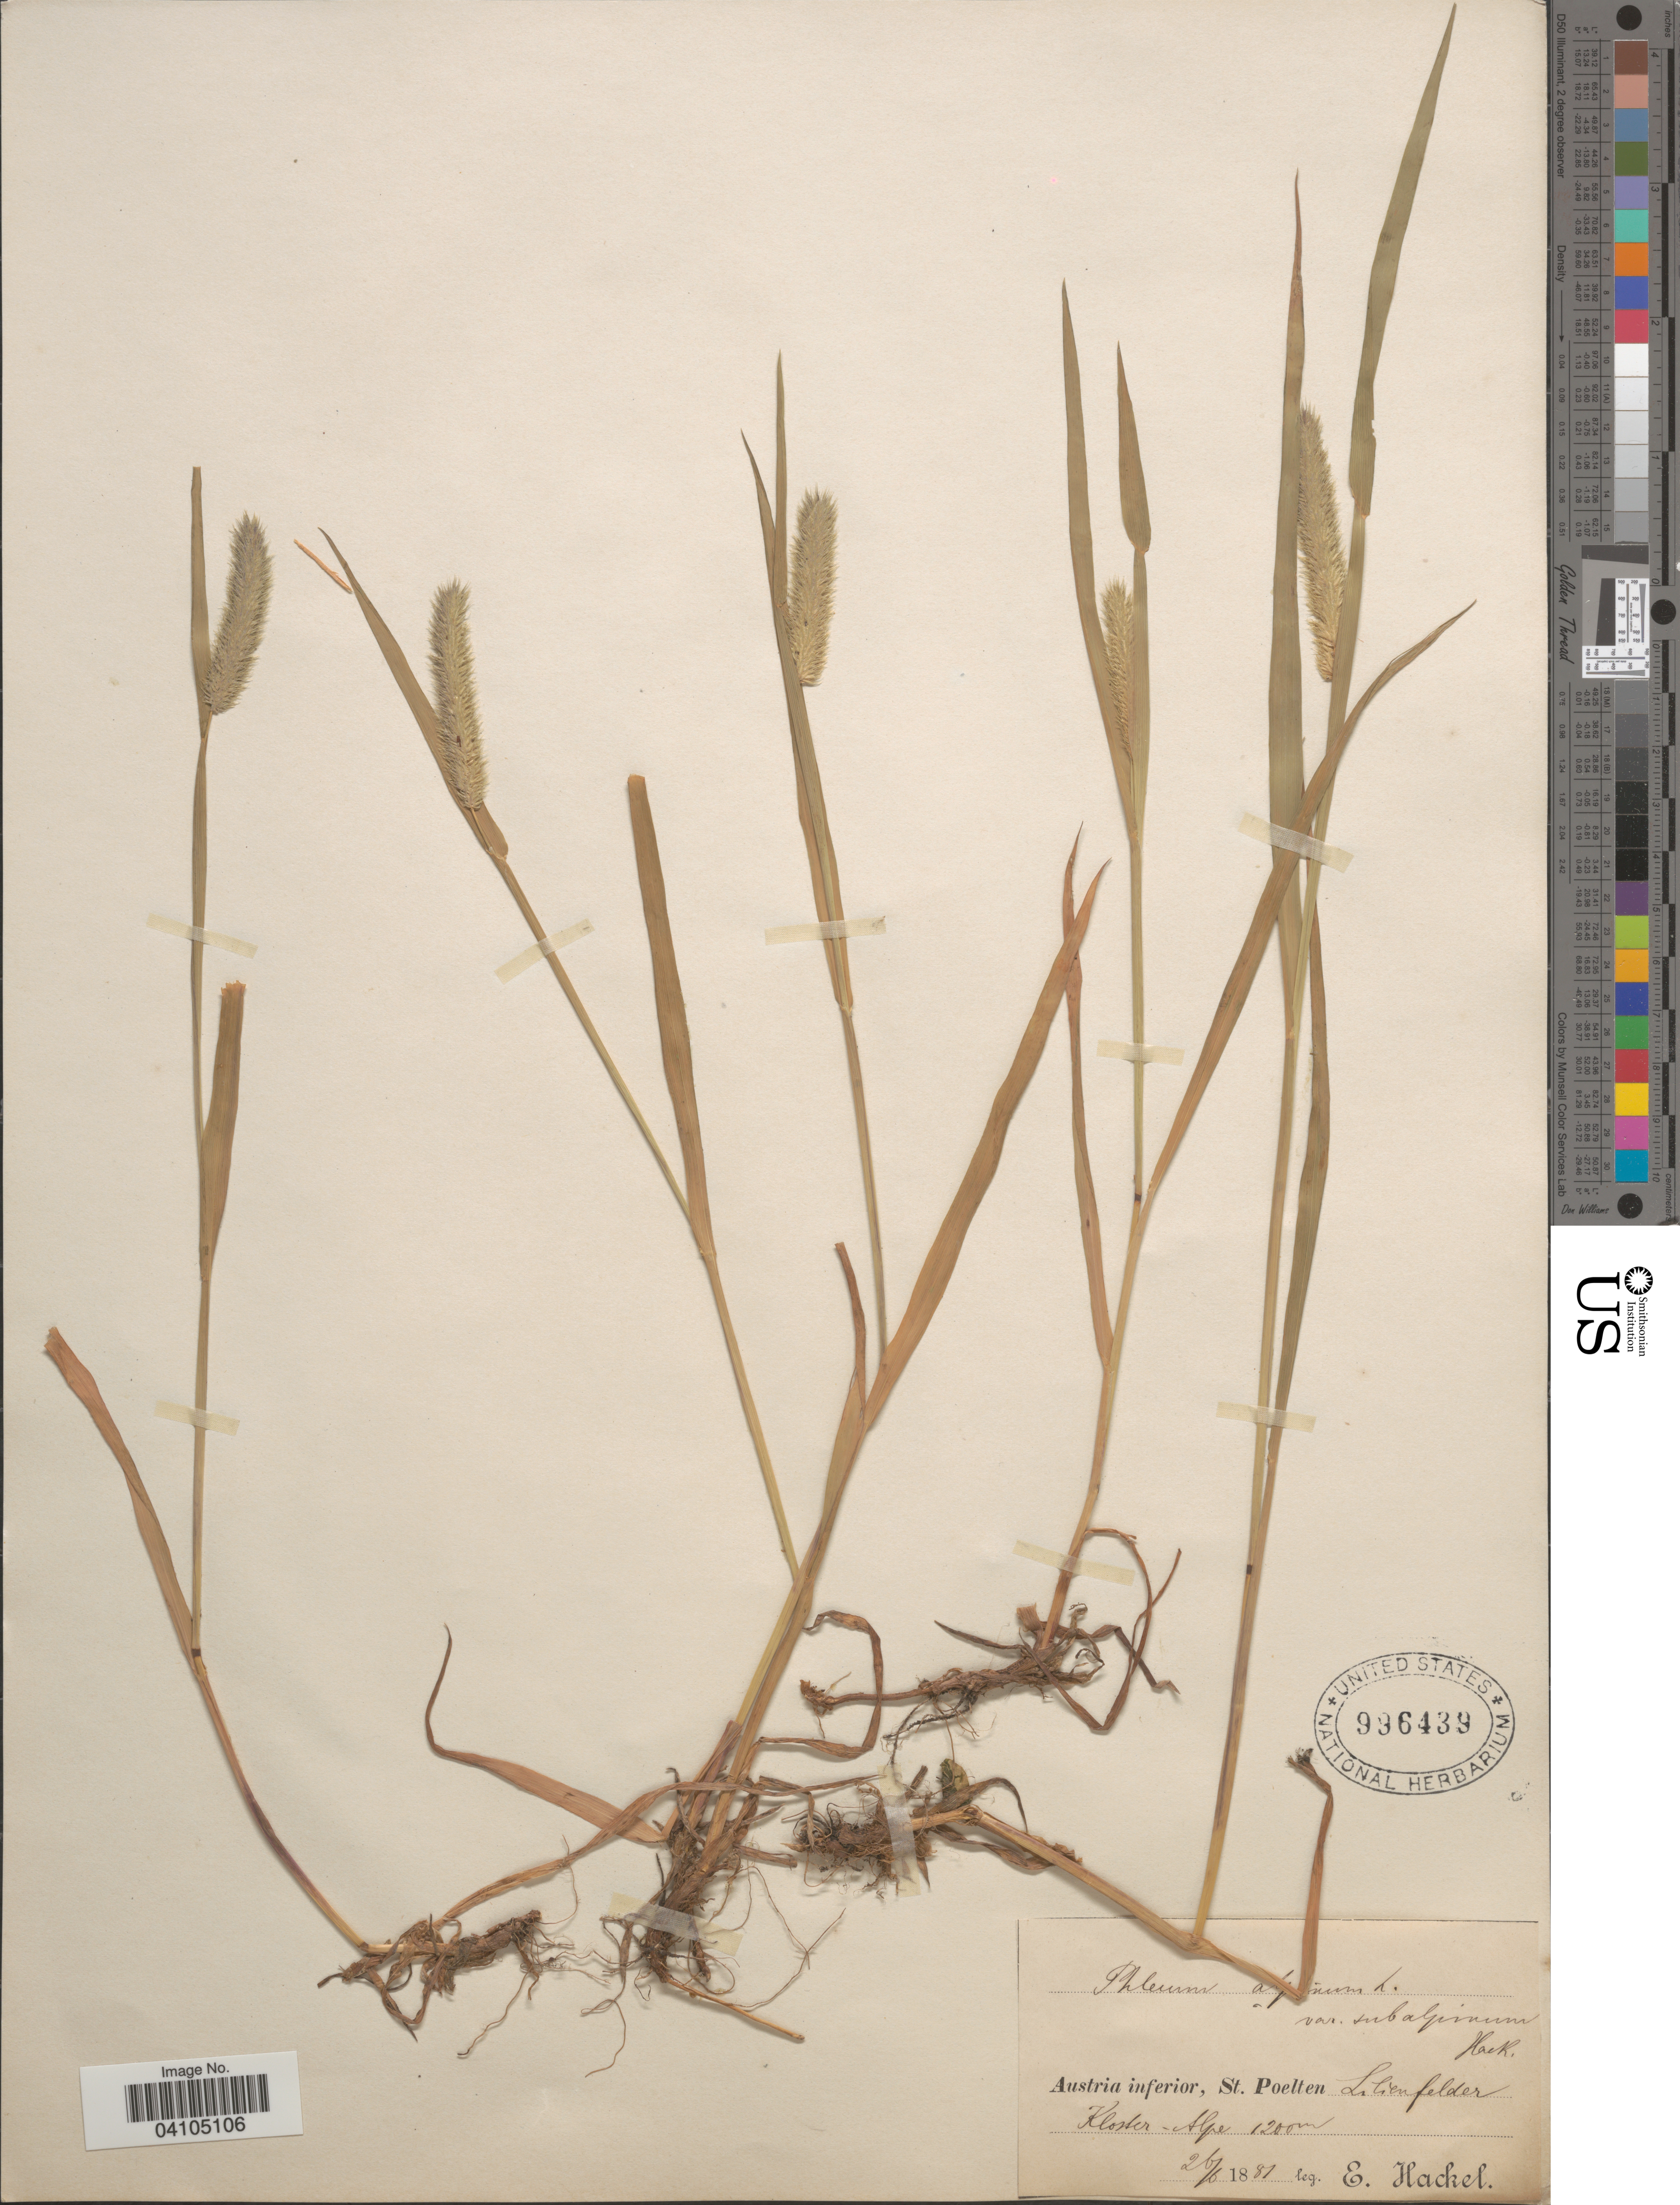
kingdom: Plantae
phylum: Tracheophyta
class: Liliopsida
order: Poales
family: Poaceae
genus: Phleum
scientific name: Phleum alpinum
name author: L.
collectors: E. Hackel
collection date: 1881-06-26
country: Austria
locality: Austria inferior, St. Poelten Lilienfelder. Kloster-Alpe.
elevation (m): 1200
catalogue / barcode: US 996439